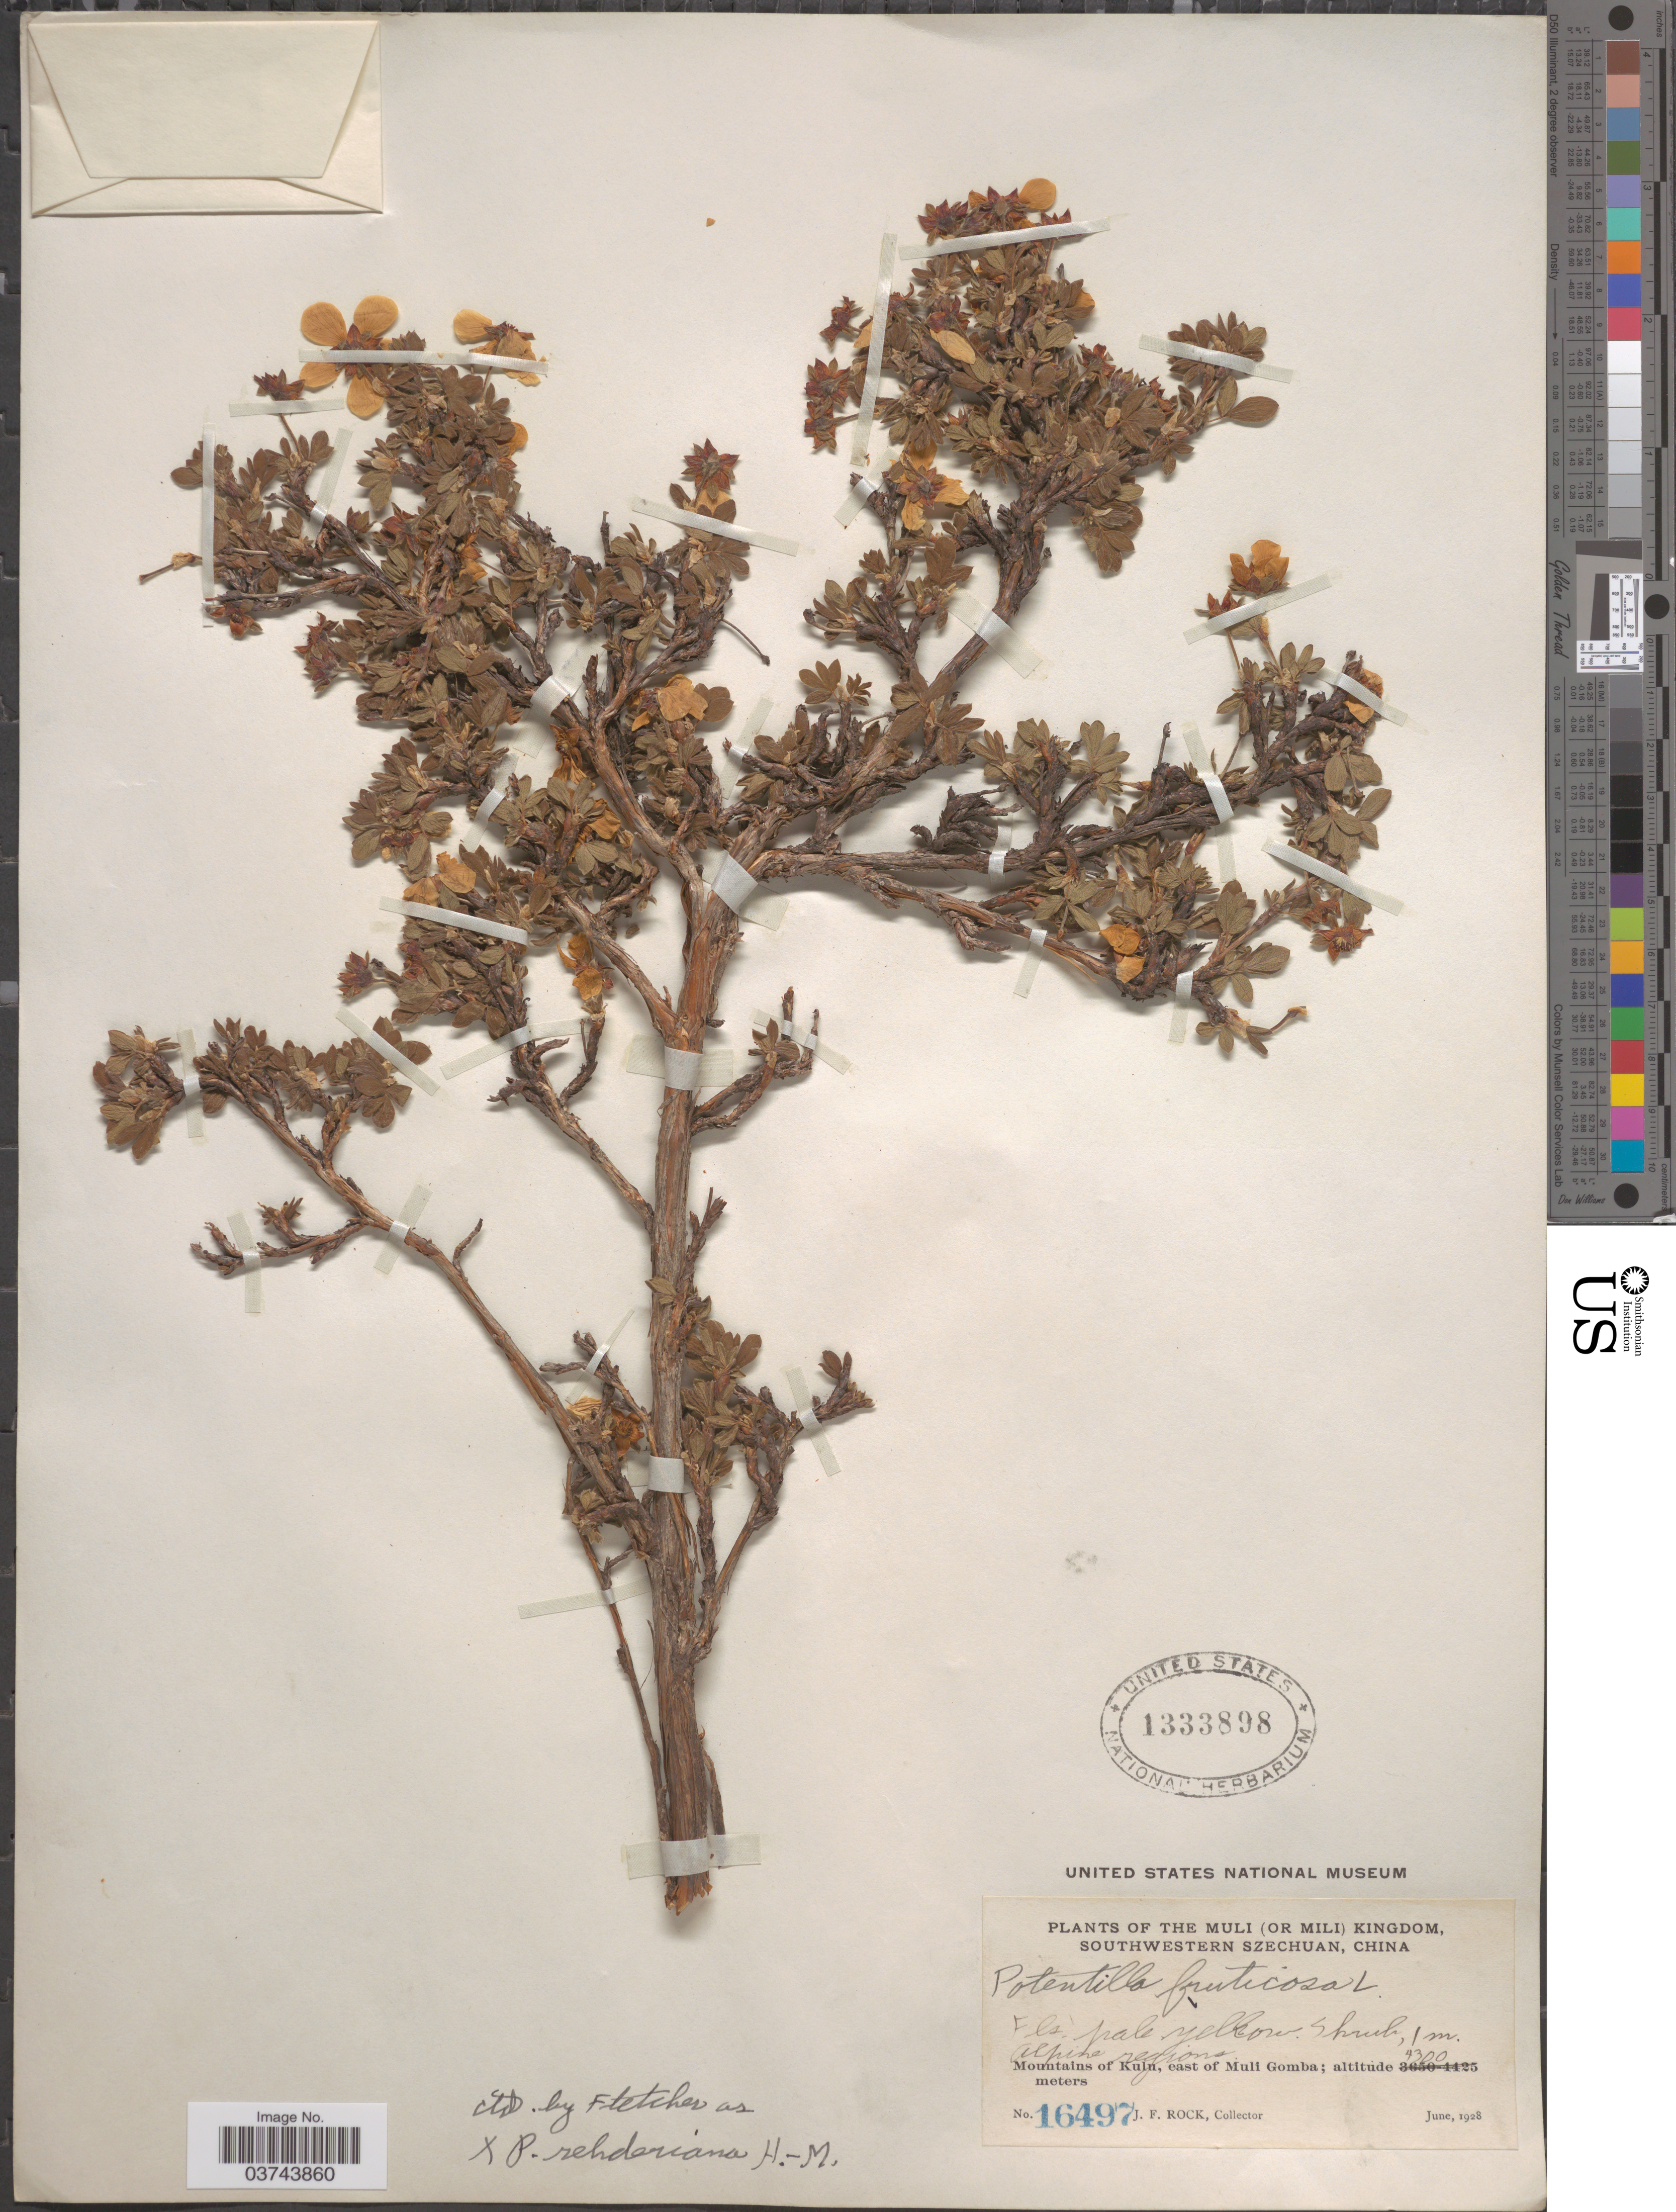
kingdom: Plantae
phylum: Tracheophyta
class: Magnoliopsida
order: Rosales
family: Rosaceae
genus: Dasiphora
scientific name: Dasiphora parvifolia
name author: (Fisch. ex Lehm.) Juz.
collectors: J. Rock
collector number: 16497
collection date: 1928-06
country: China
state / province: Sichuan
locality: The Muli (or Mili) Kingdom, Southwestern Szechuan. Mountains of Kulu, east of Muli Gomba.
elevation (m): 4300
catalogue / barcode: US 1333898